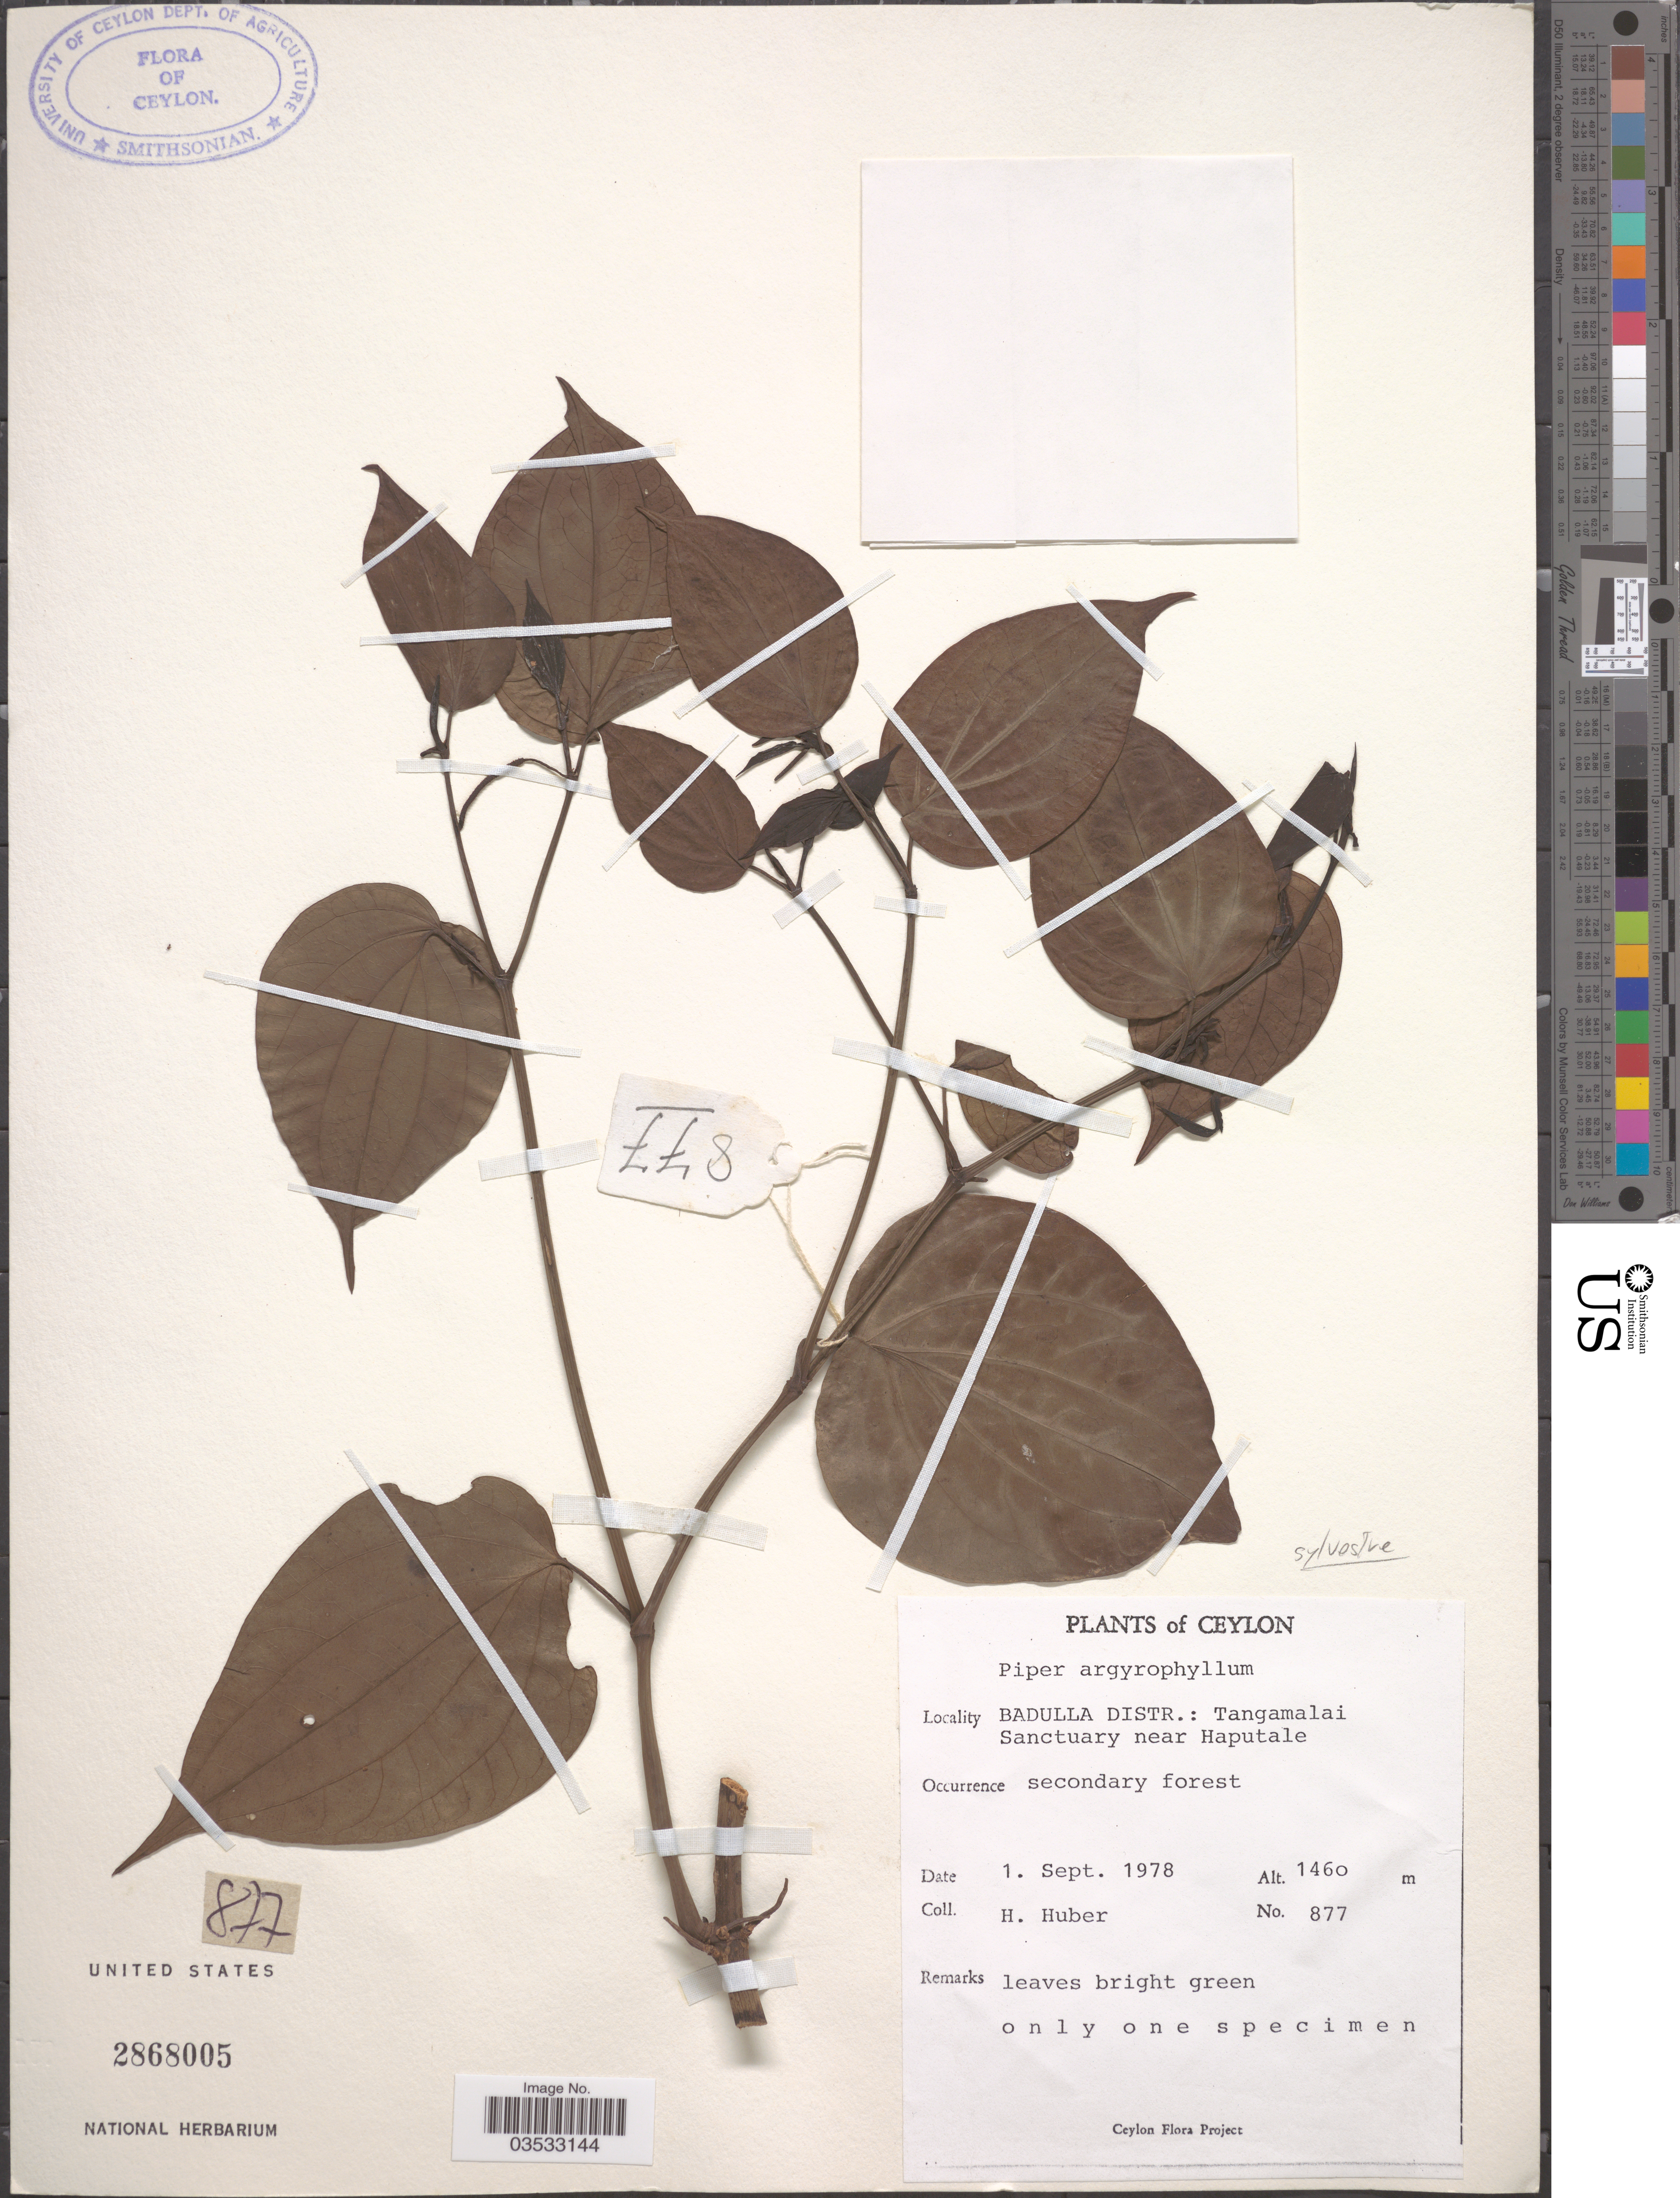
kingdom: Plantae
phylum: Tracheophyta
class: Magnoliopsida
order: Piperales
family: Piperaceae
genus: Piper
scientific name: Piper sylvestre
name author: Lour.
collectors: H. Huber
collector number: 877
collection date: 1978-09-01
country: Sri Lanka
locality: Ceylon. Badulla Distr.: Tangamalai Sanctuary near Haputale.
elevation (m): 1460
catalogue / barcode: US 2868005